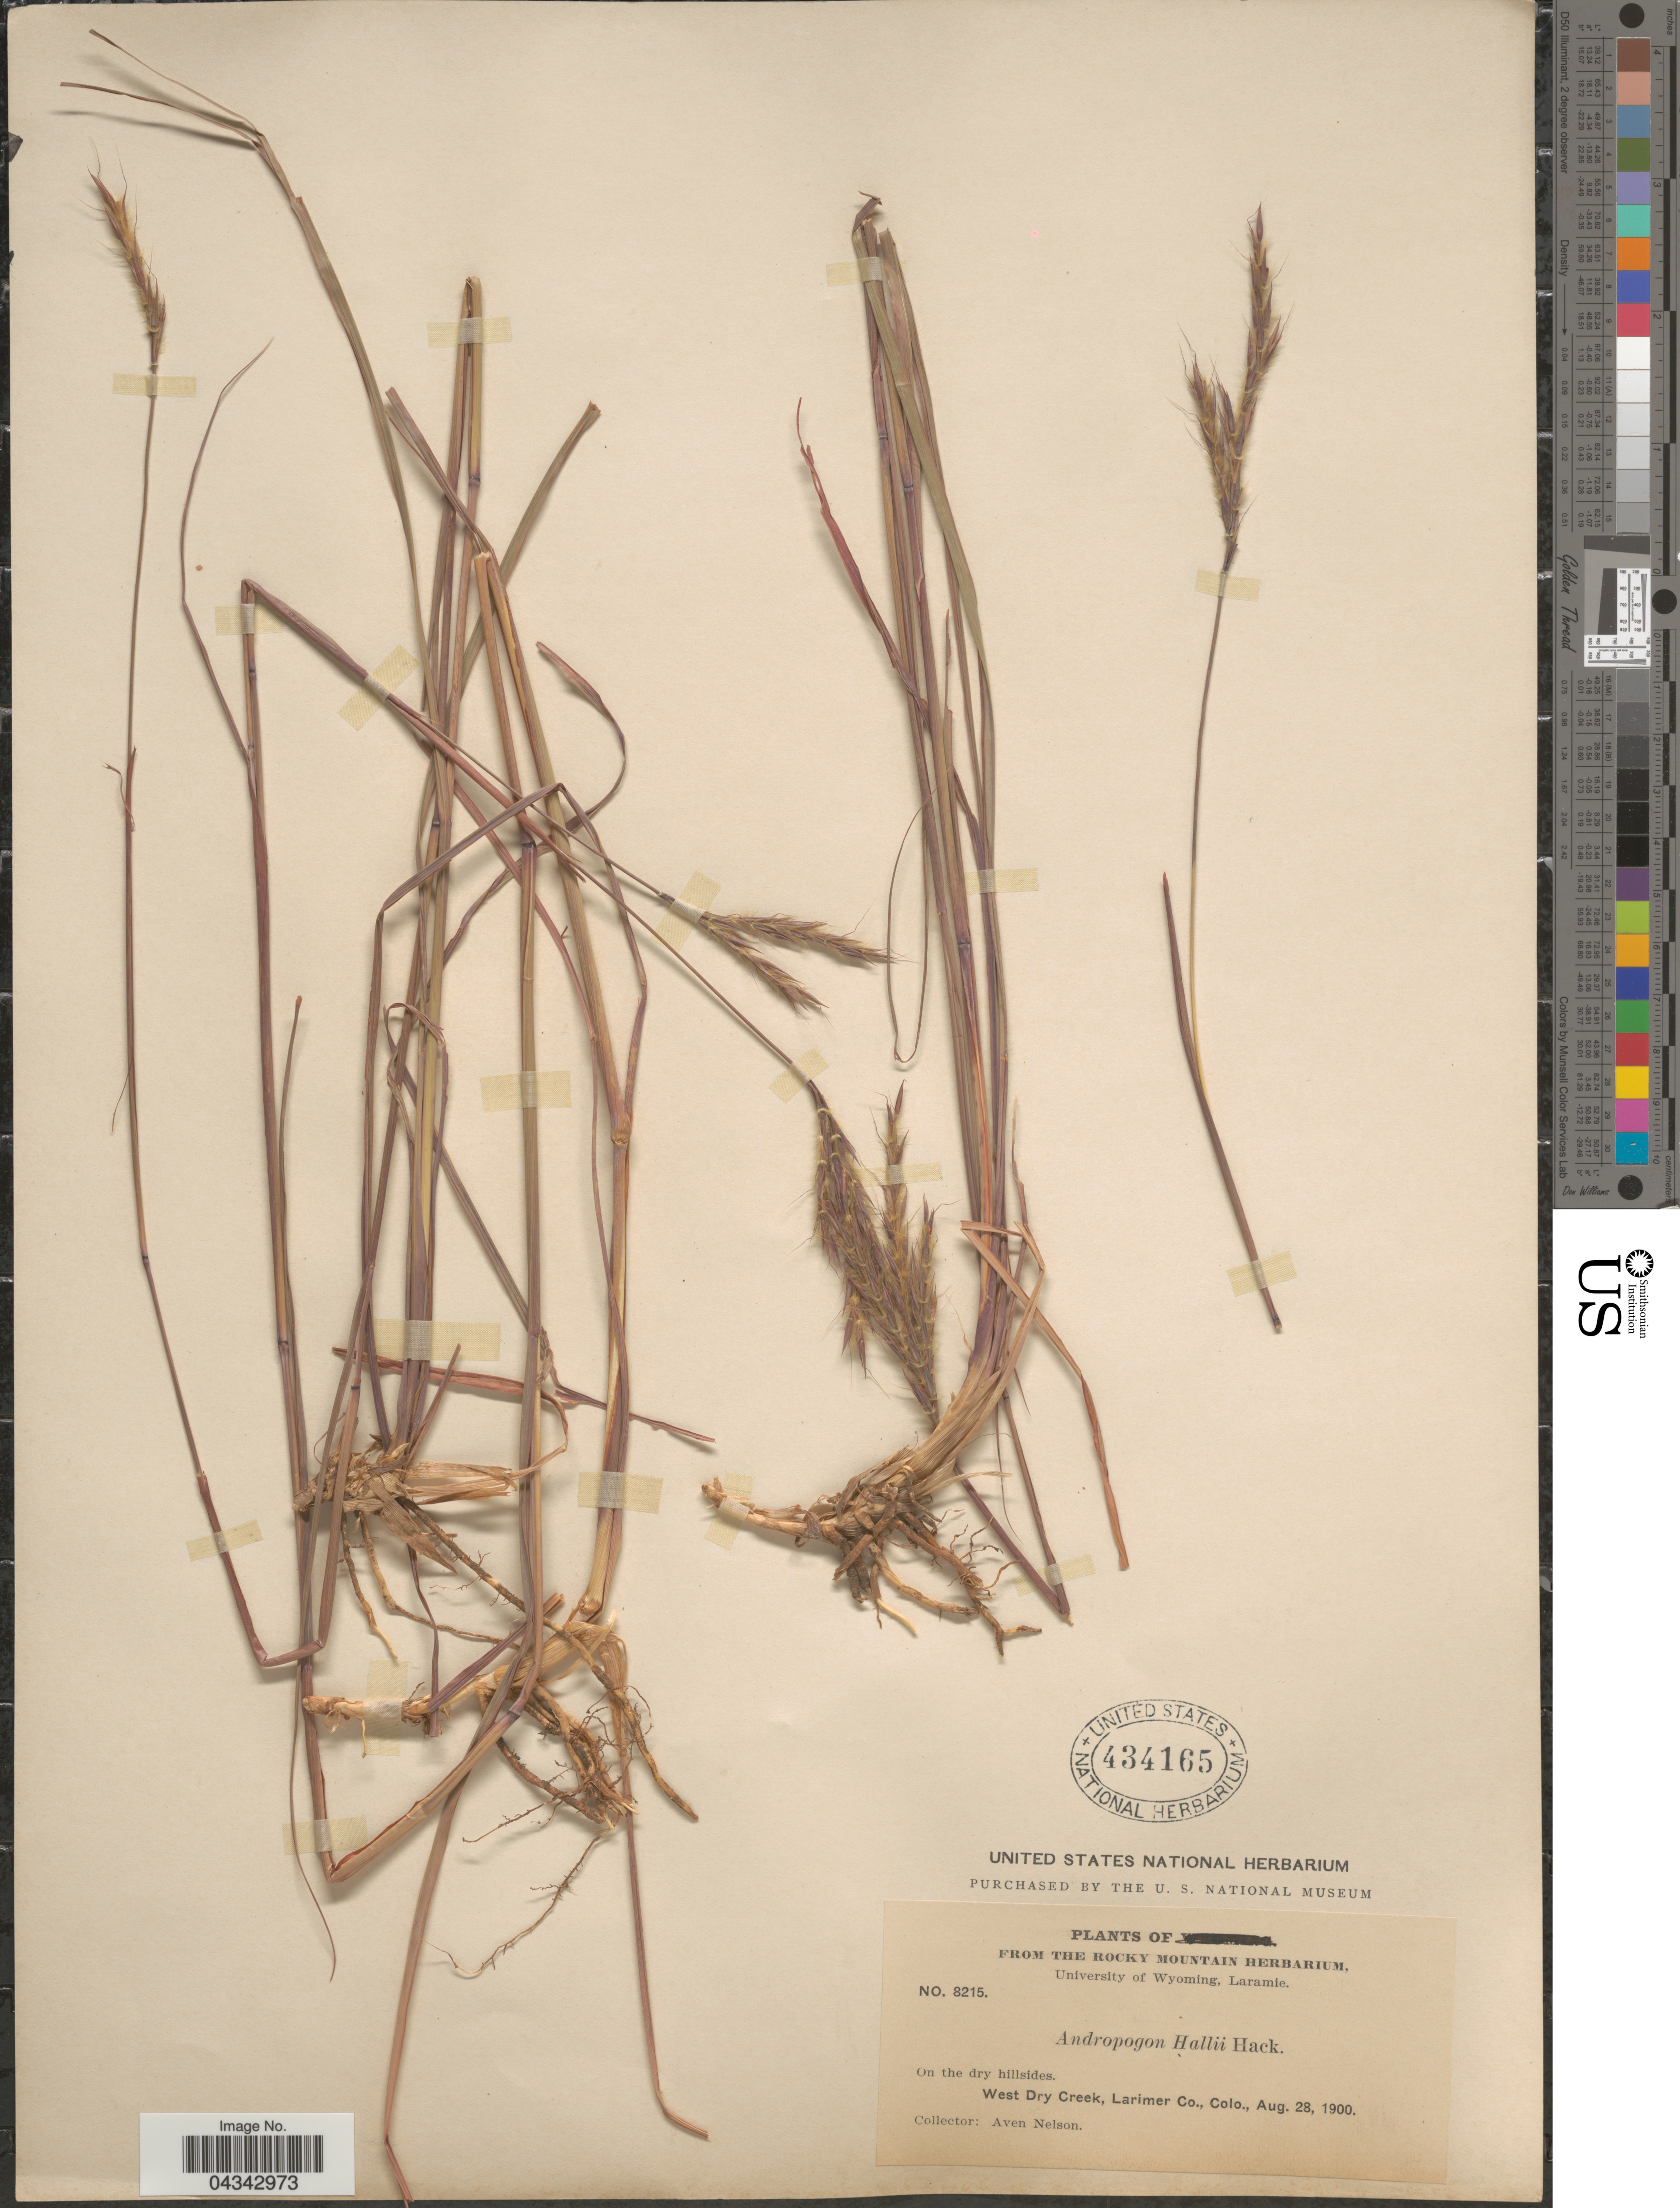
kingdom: Plantae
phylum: Tracheophyta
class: Liliopsida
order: Poales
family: Poaceae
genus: Andropogon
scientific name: Andropogon gerardii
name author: Vitman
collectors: A. Nelson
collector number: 8215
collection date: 1900-08-28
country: United States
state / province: Colorado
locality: On the dry hillsides. West Dry Creek, Larimer Co.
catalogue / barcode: US 434165